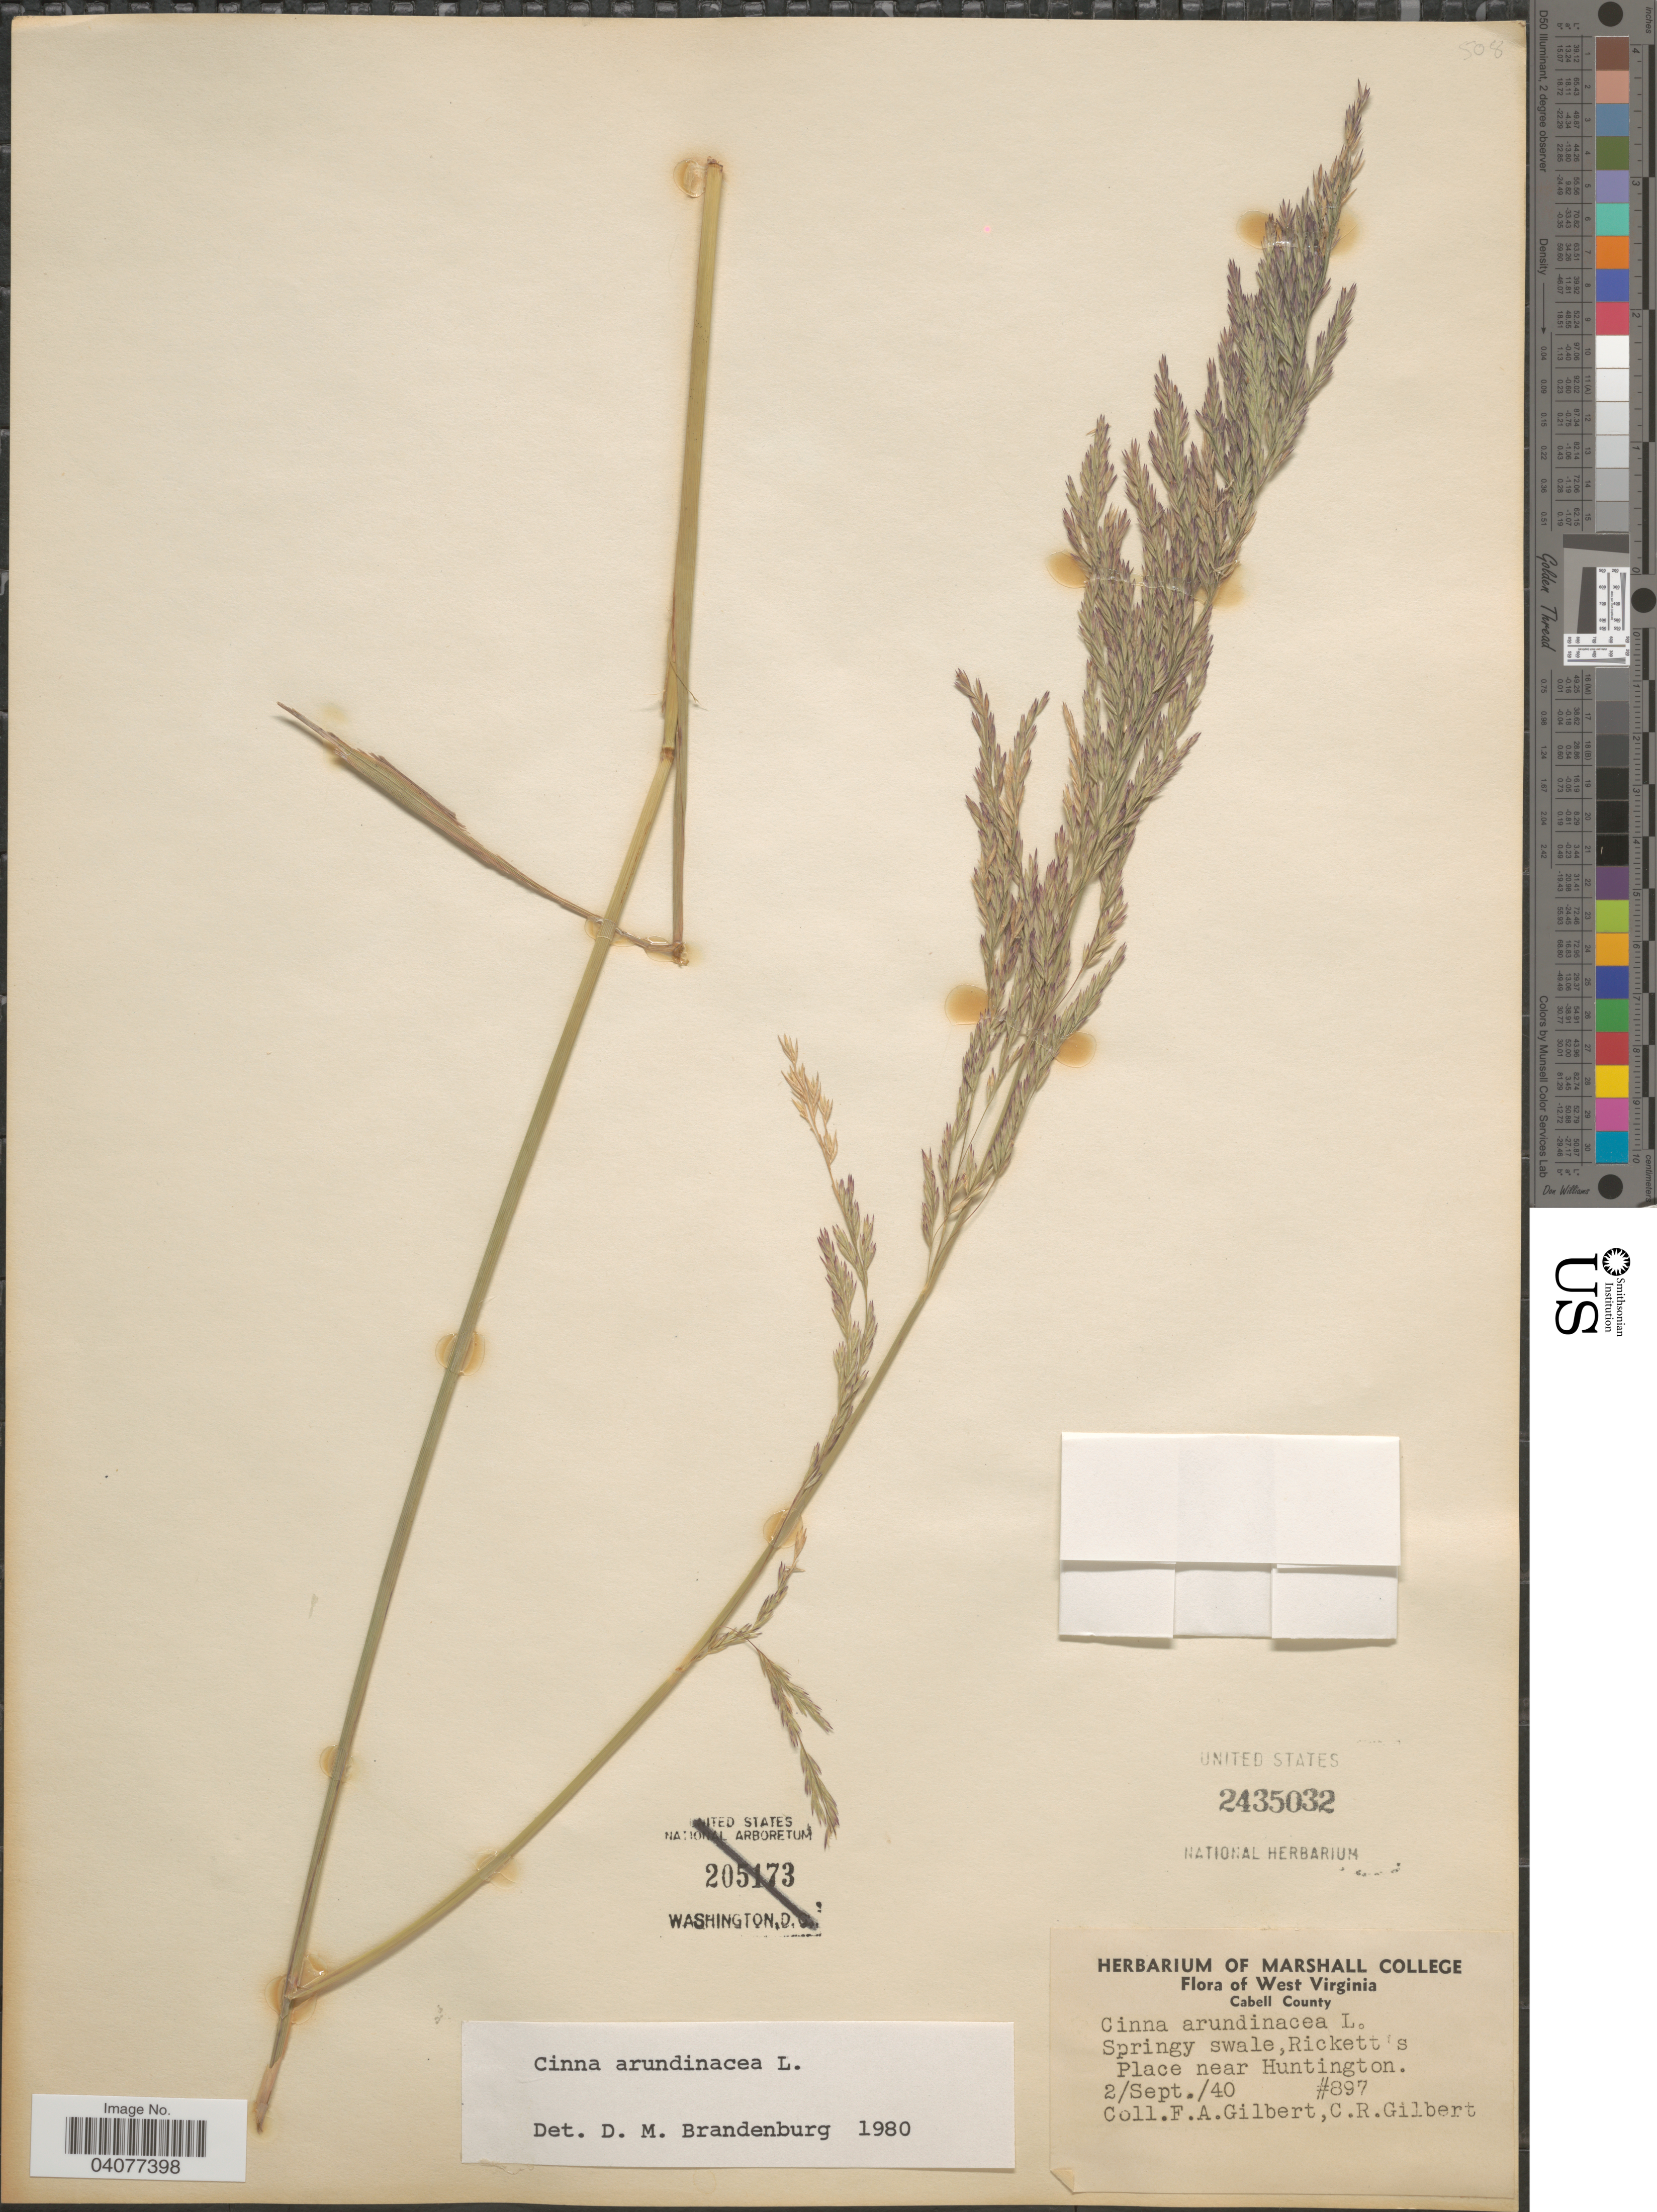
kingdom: Plantae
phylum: Tracheophyta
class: Liliopsida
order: Poales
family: Poaceae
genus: Cinna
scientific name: Cinna arundinacea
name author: L.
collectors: F. A. Gilbert & C. Gilbert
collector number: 897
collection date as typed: Transcribed d/m/y: 2/9/40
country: United States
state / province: West Virginia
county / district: Cabell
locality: Cabell County. Springy wale, Rickett's Place near Huntington.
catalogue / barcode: US 2435032